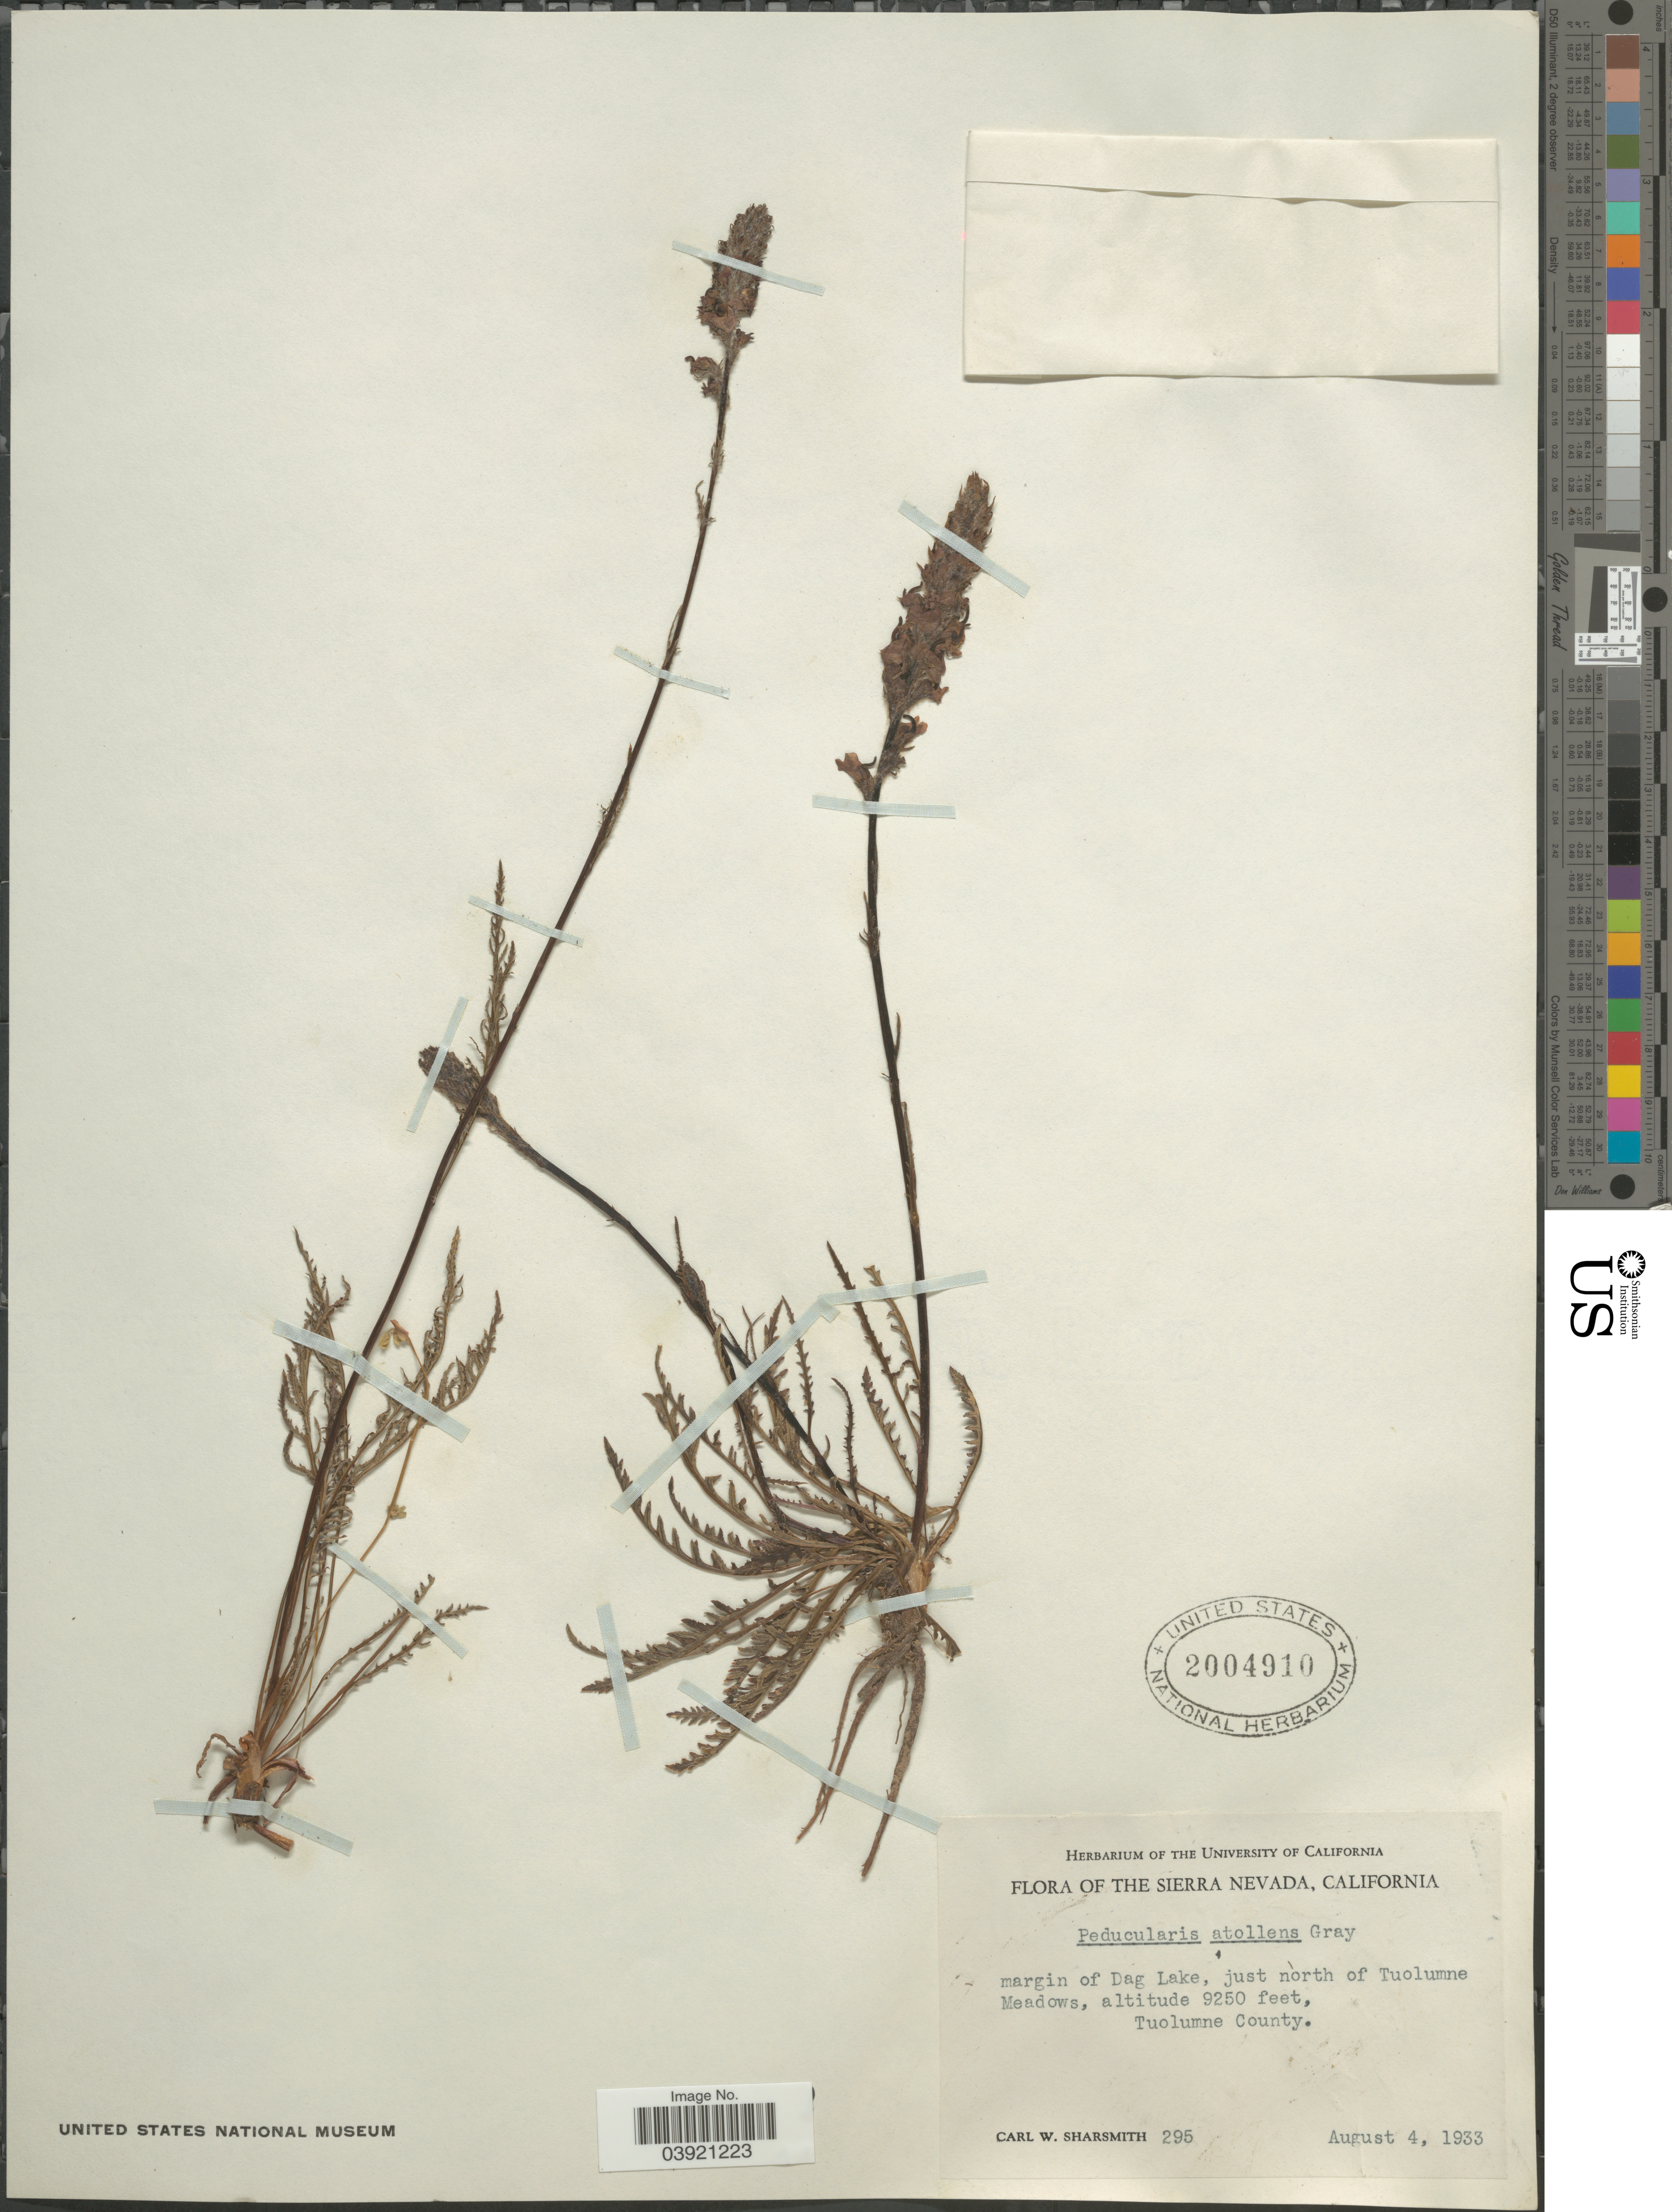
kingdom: Plantae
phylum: Tracheophyta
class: Magnoliopsida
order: Lamiales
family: Orobanchaceae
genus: Pedicularis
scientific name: Pedicularis attollens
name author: A. Gray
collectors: C. Sharsmith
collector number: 295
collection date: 1933-08-04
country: United States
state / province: California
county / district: Tuolumne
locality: The Sierra Nevada. Margin of Dag Lake, just north of Tuolumne Meadows. Tuolumne County.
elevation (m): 2819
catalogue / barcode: US 2004910